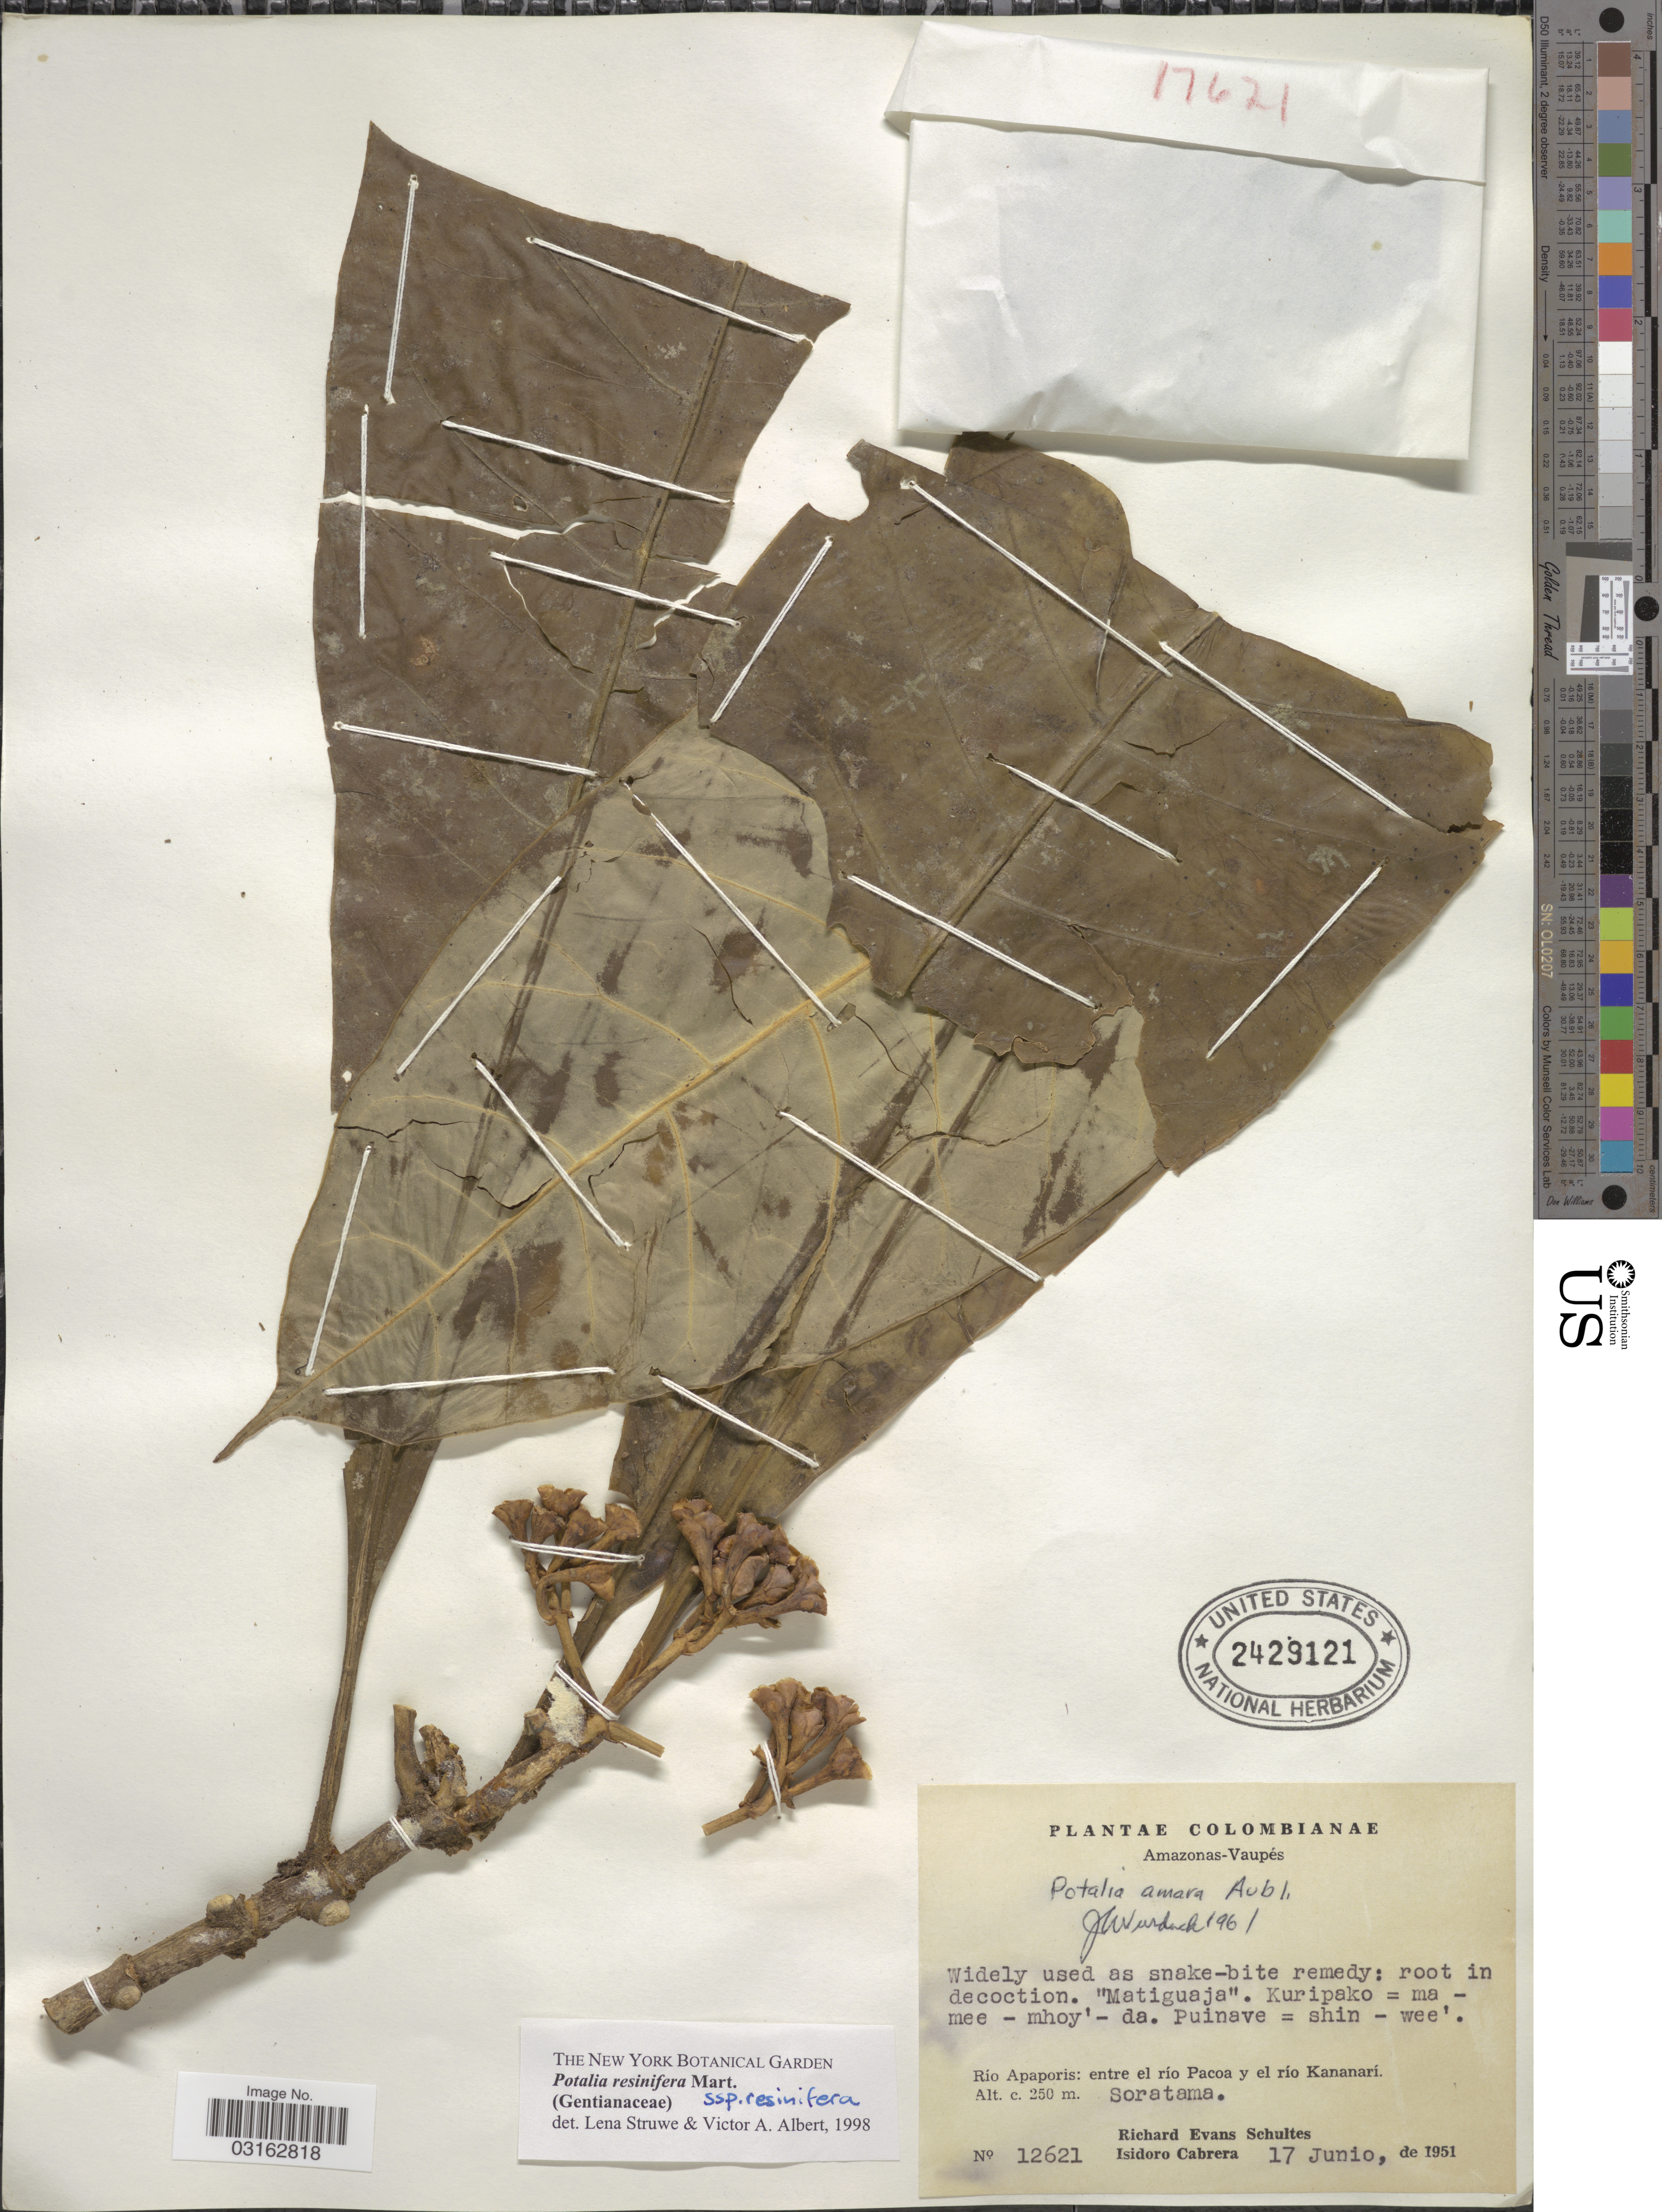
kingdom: Plantae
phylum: Tracheophyta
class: Magnoliopsida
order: Gentianales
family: Gentianaceae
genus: Potalia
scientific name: Potalia resinifera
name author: Mart.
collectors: R. E. Schultes & I. Cabrera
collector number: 12621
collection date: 1951-06-17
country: Colombia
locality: Amazonas-Vaupés, Río Apaporis: entre el río Pacoa y el río Kananarí, Soratama.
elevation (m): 250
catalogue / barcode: US 2429121